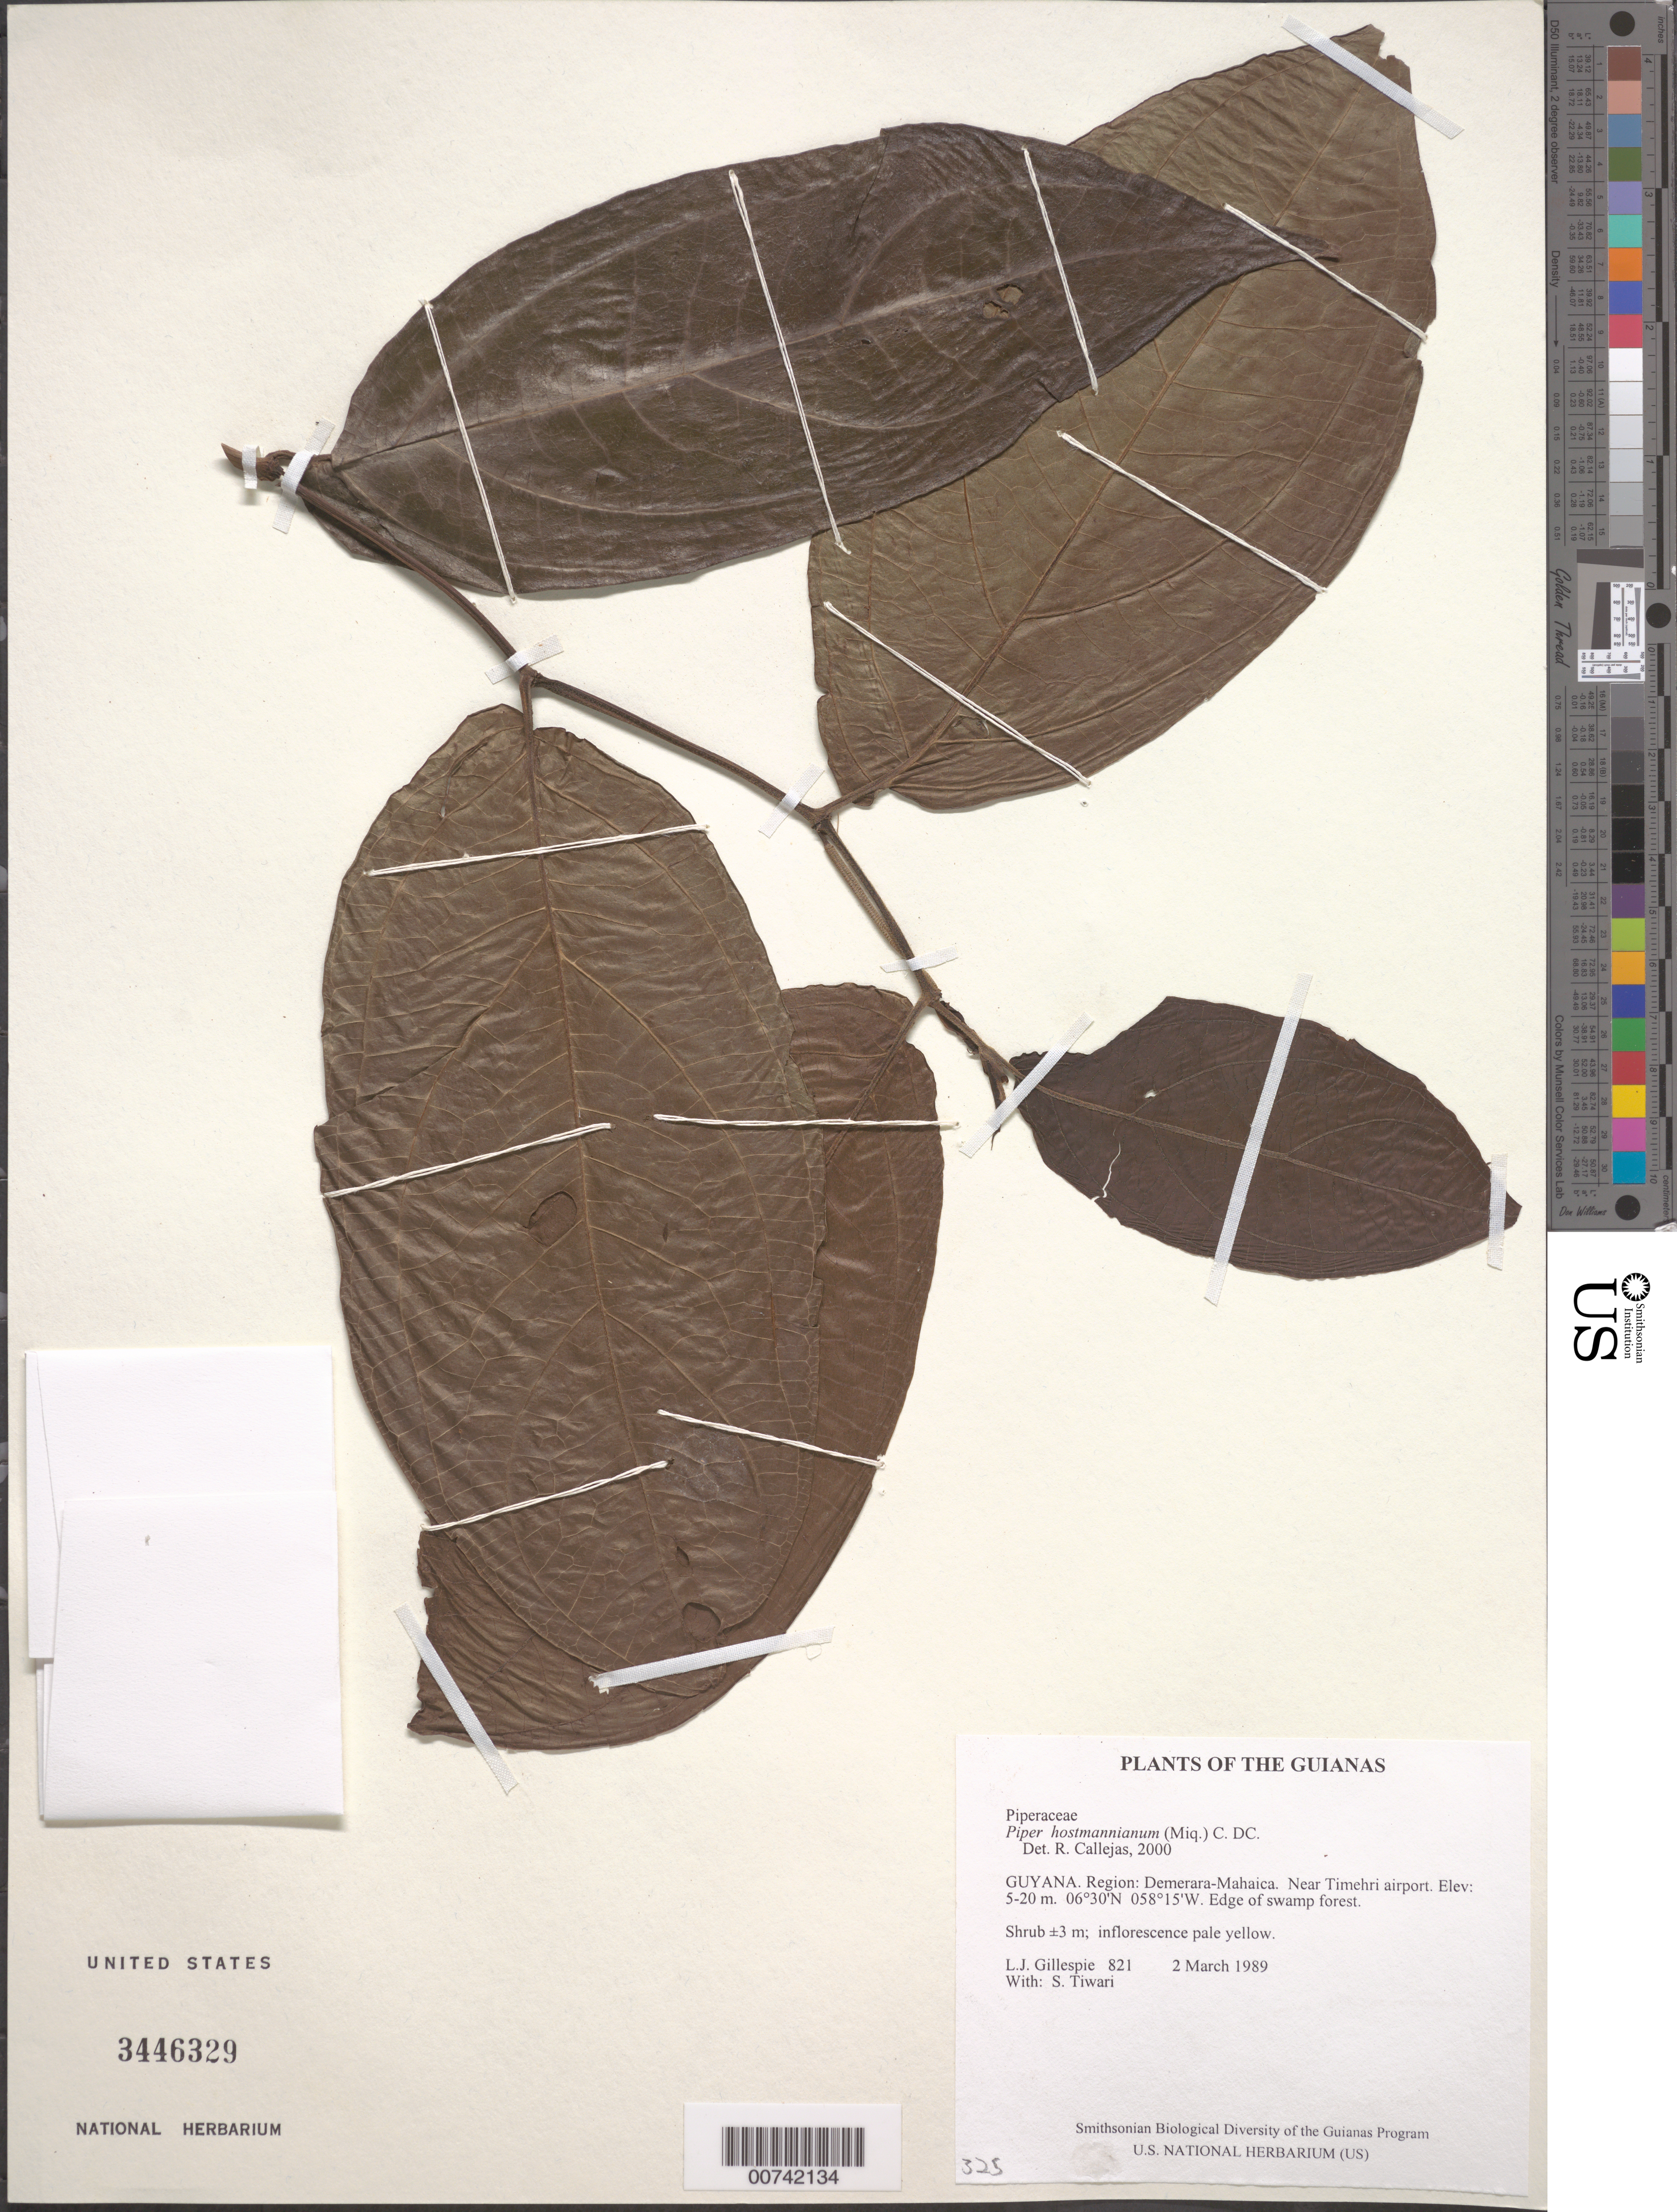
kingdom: Plantae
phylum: Tracheophyta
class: Magnoliopsida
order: Piperales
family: Piperaceae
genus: Piper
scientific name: Piper hostmannianum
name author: (Miq.) C. DC.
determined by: Callejas, Ricardo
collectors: L. J. Gillespie & S. Tiwari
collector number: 821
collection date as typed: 2 March 1989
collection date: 1989-03-02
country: Guyana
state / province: Demerara-Mahaica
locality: Near Timehri airport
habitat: Edge of swamp forest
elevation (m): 5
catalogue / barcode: US 3446329